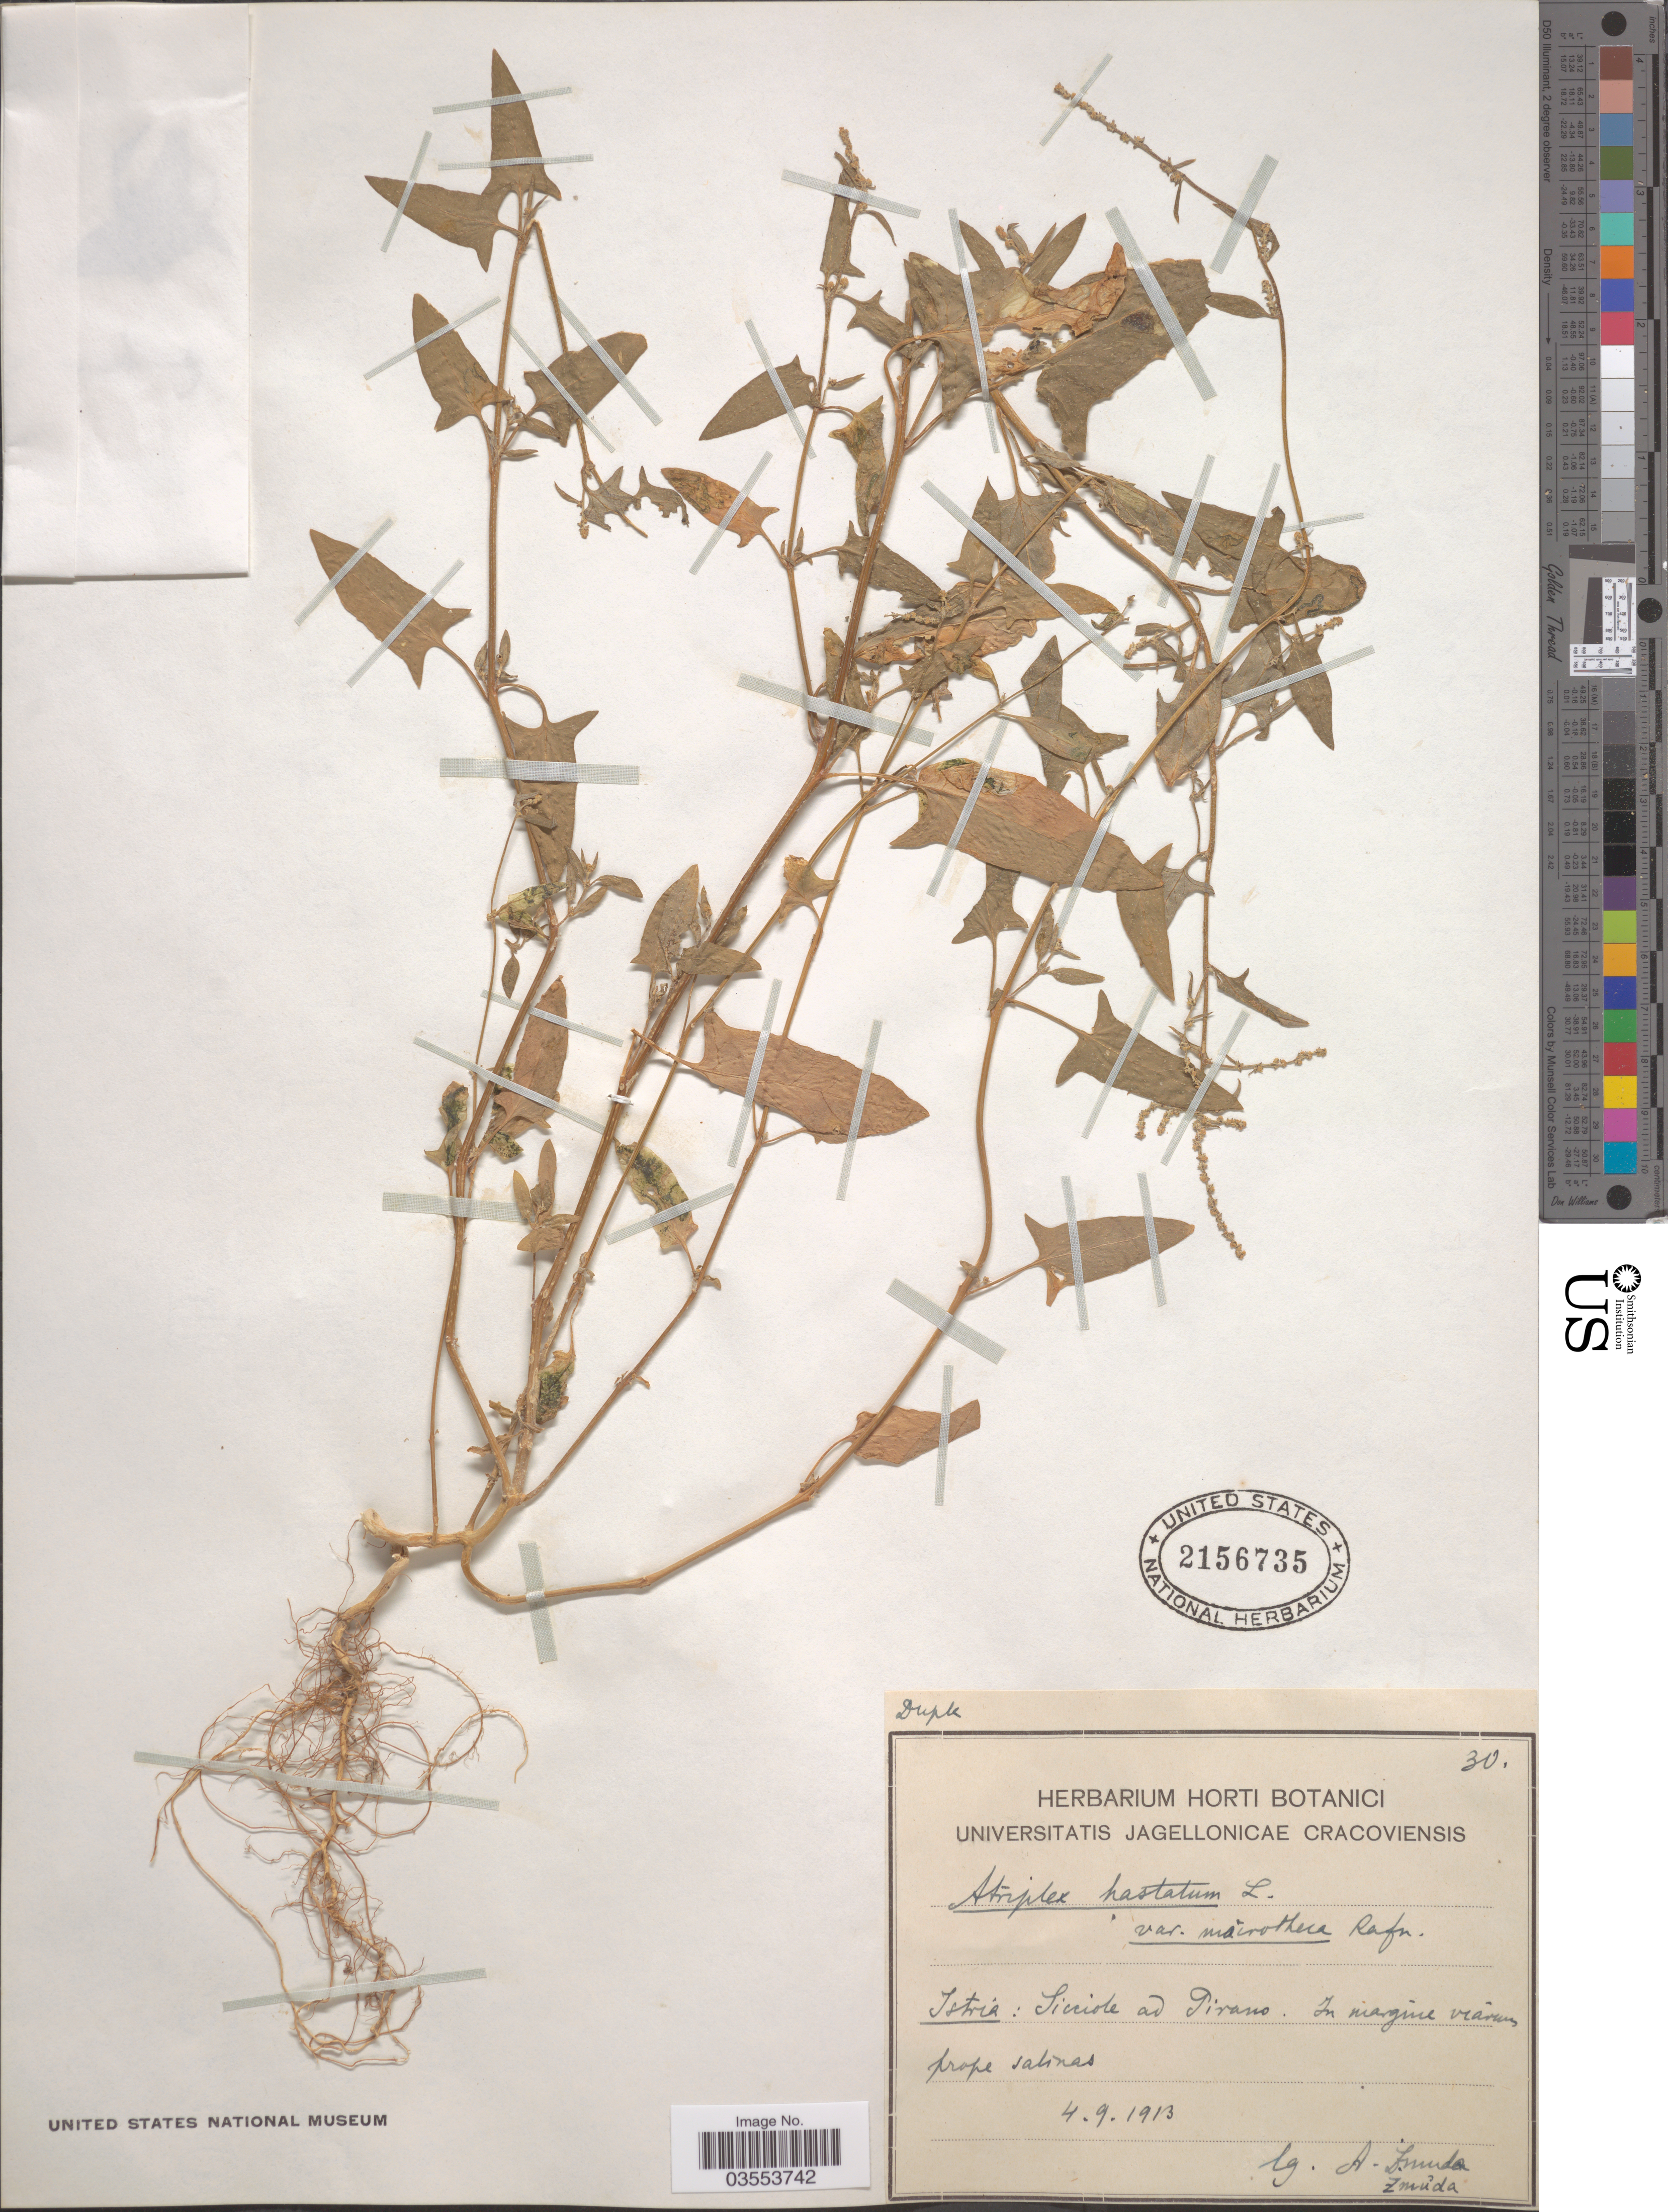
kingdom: Plantae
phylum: Tracheophyta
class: Magnoliopsida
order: Caryophyllales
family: Amaranthaceae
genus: Atriplex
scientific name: Atriplex hastata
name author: L.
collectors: A. Zmuda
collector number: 30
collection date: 1913-09-04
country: Slovenia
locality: Sicciole ad Pirano.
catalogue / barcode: US 2156735